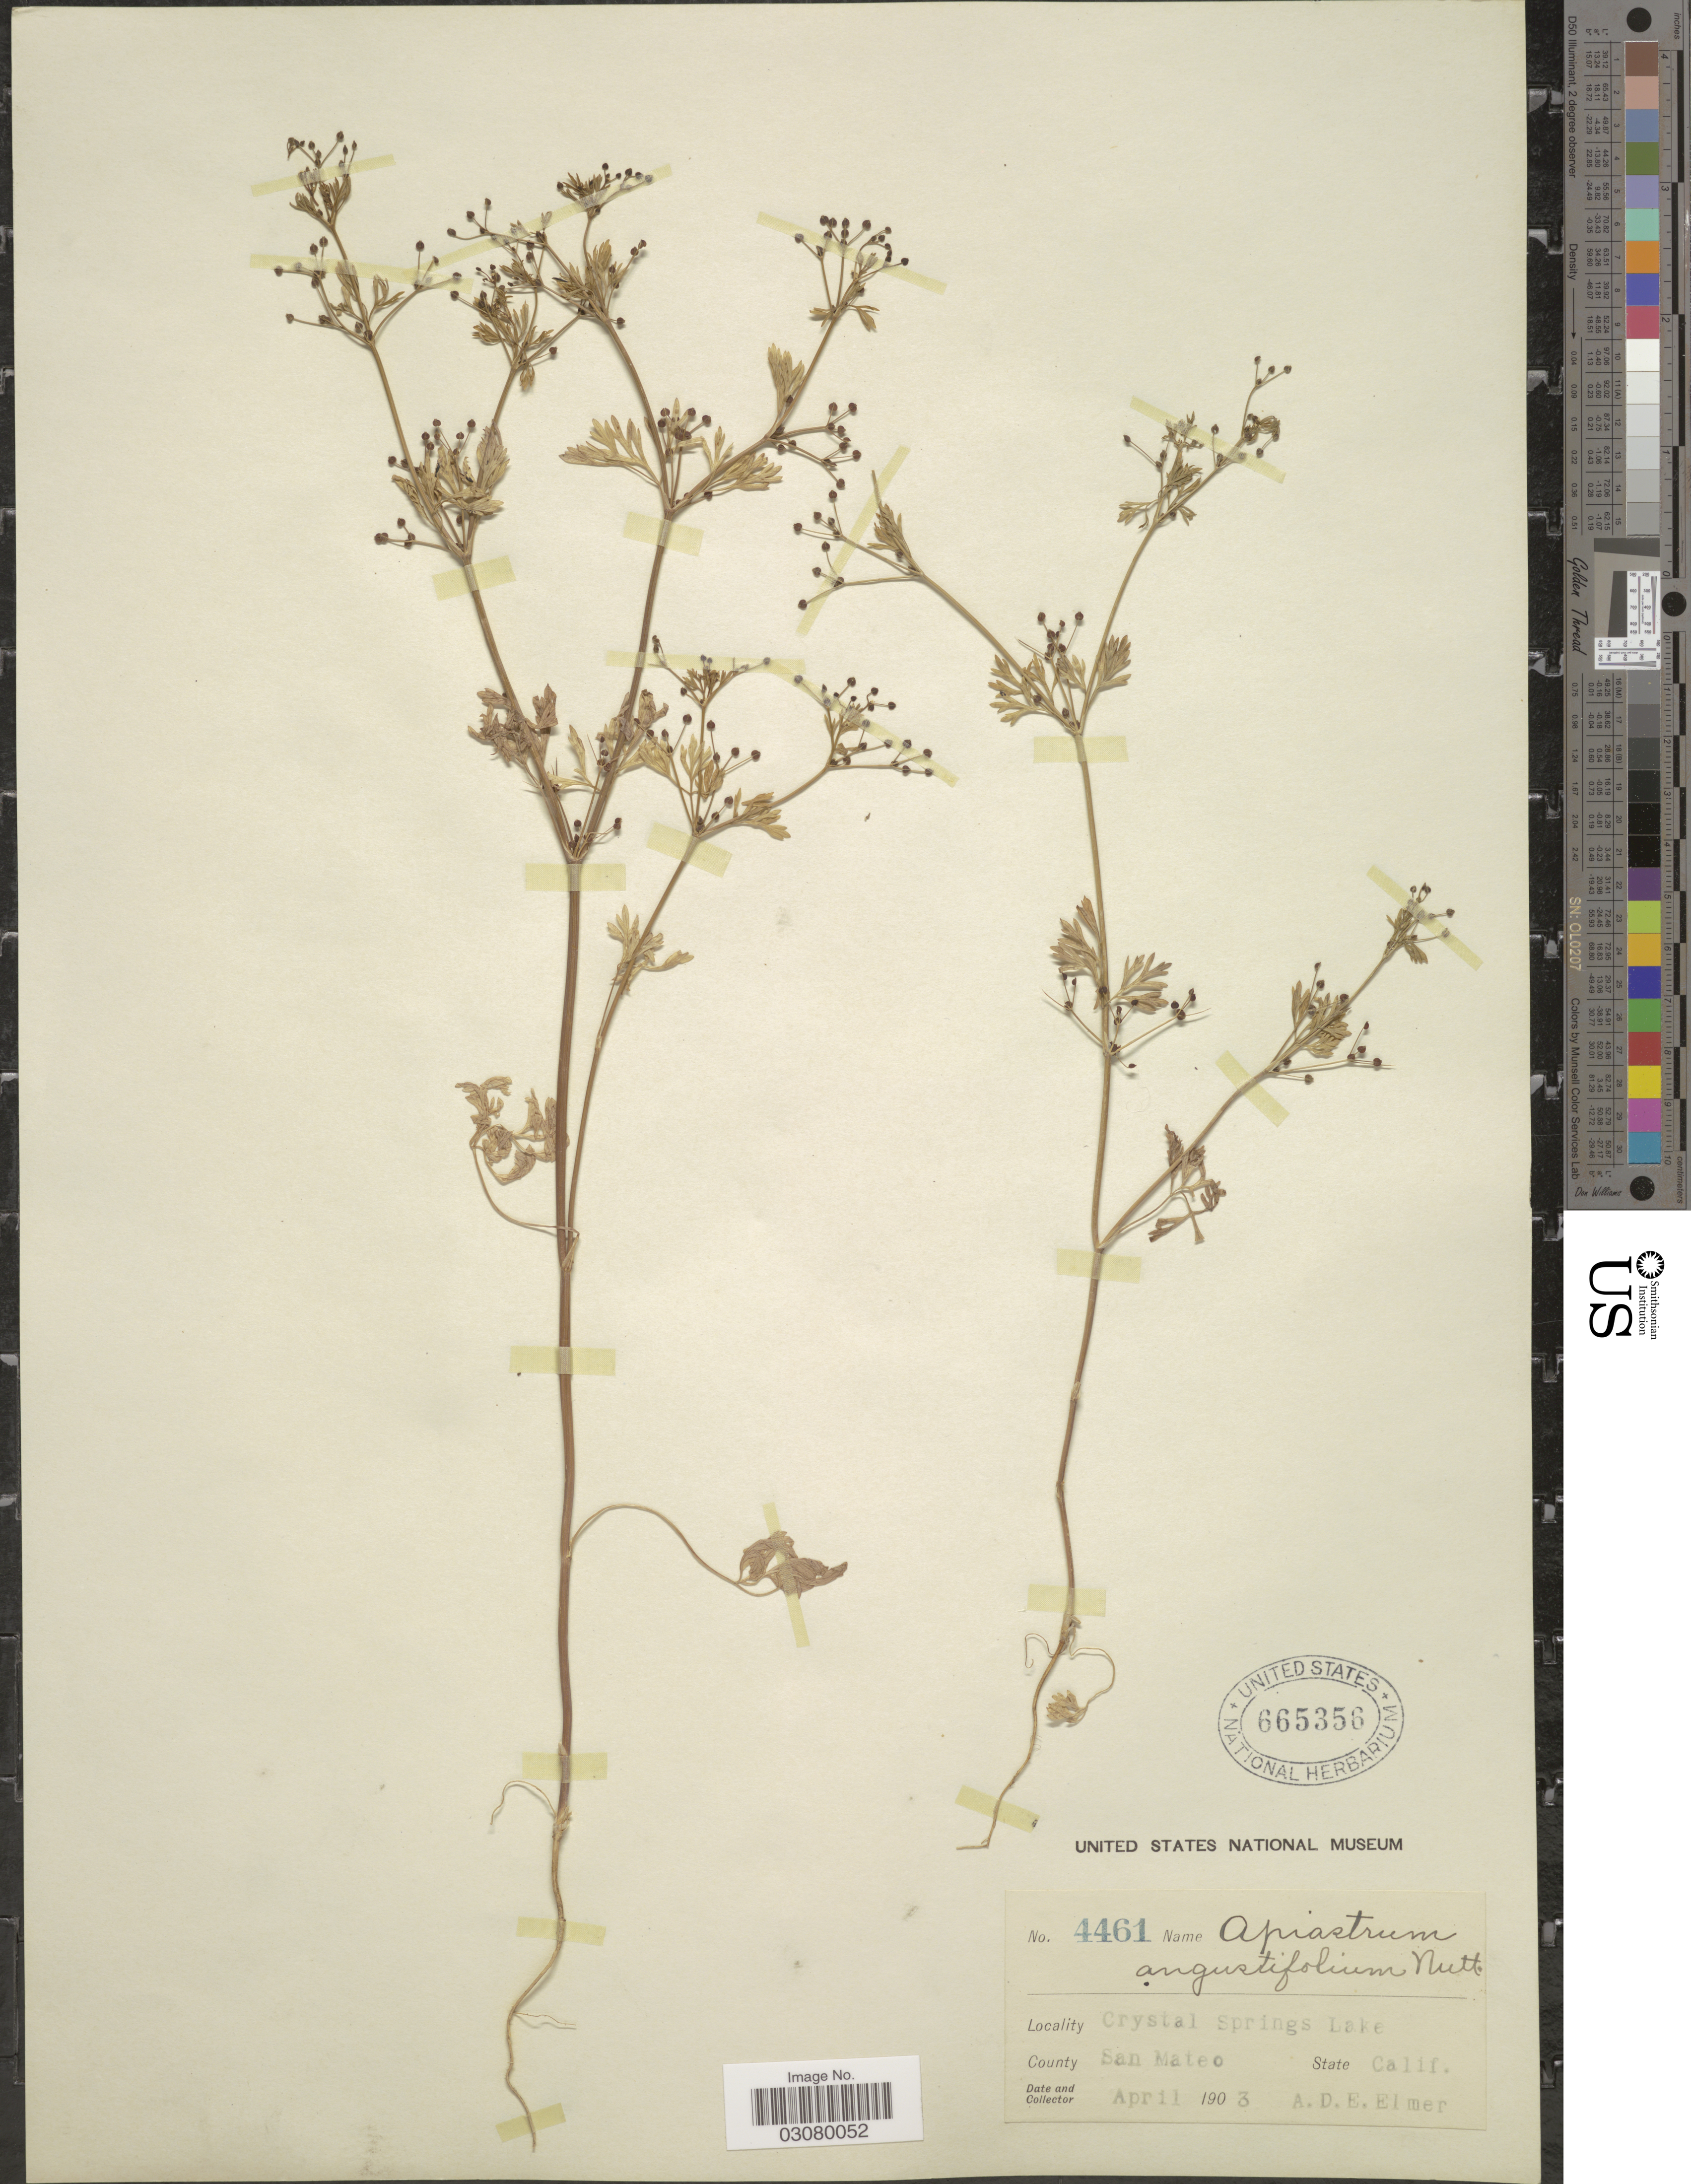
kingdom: Plantae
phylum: Tracheophyta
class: Magnoliopsida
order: Apiales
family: Apiaceae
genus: Apiastrum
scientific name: Apiastrum angustifolium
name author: Nutt.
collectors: A. D. E. Elmer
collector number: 4461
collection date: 1903-04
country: United States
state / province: California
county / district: San Mateo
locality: Crystal Springs Lake, County San Mateo.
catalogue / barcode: US 665356